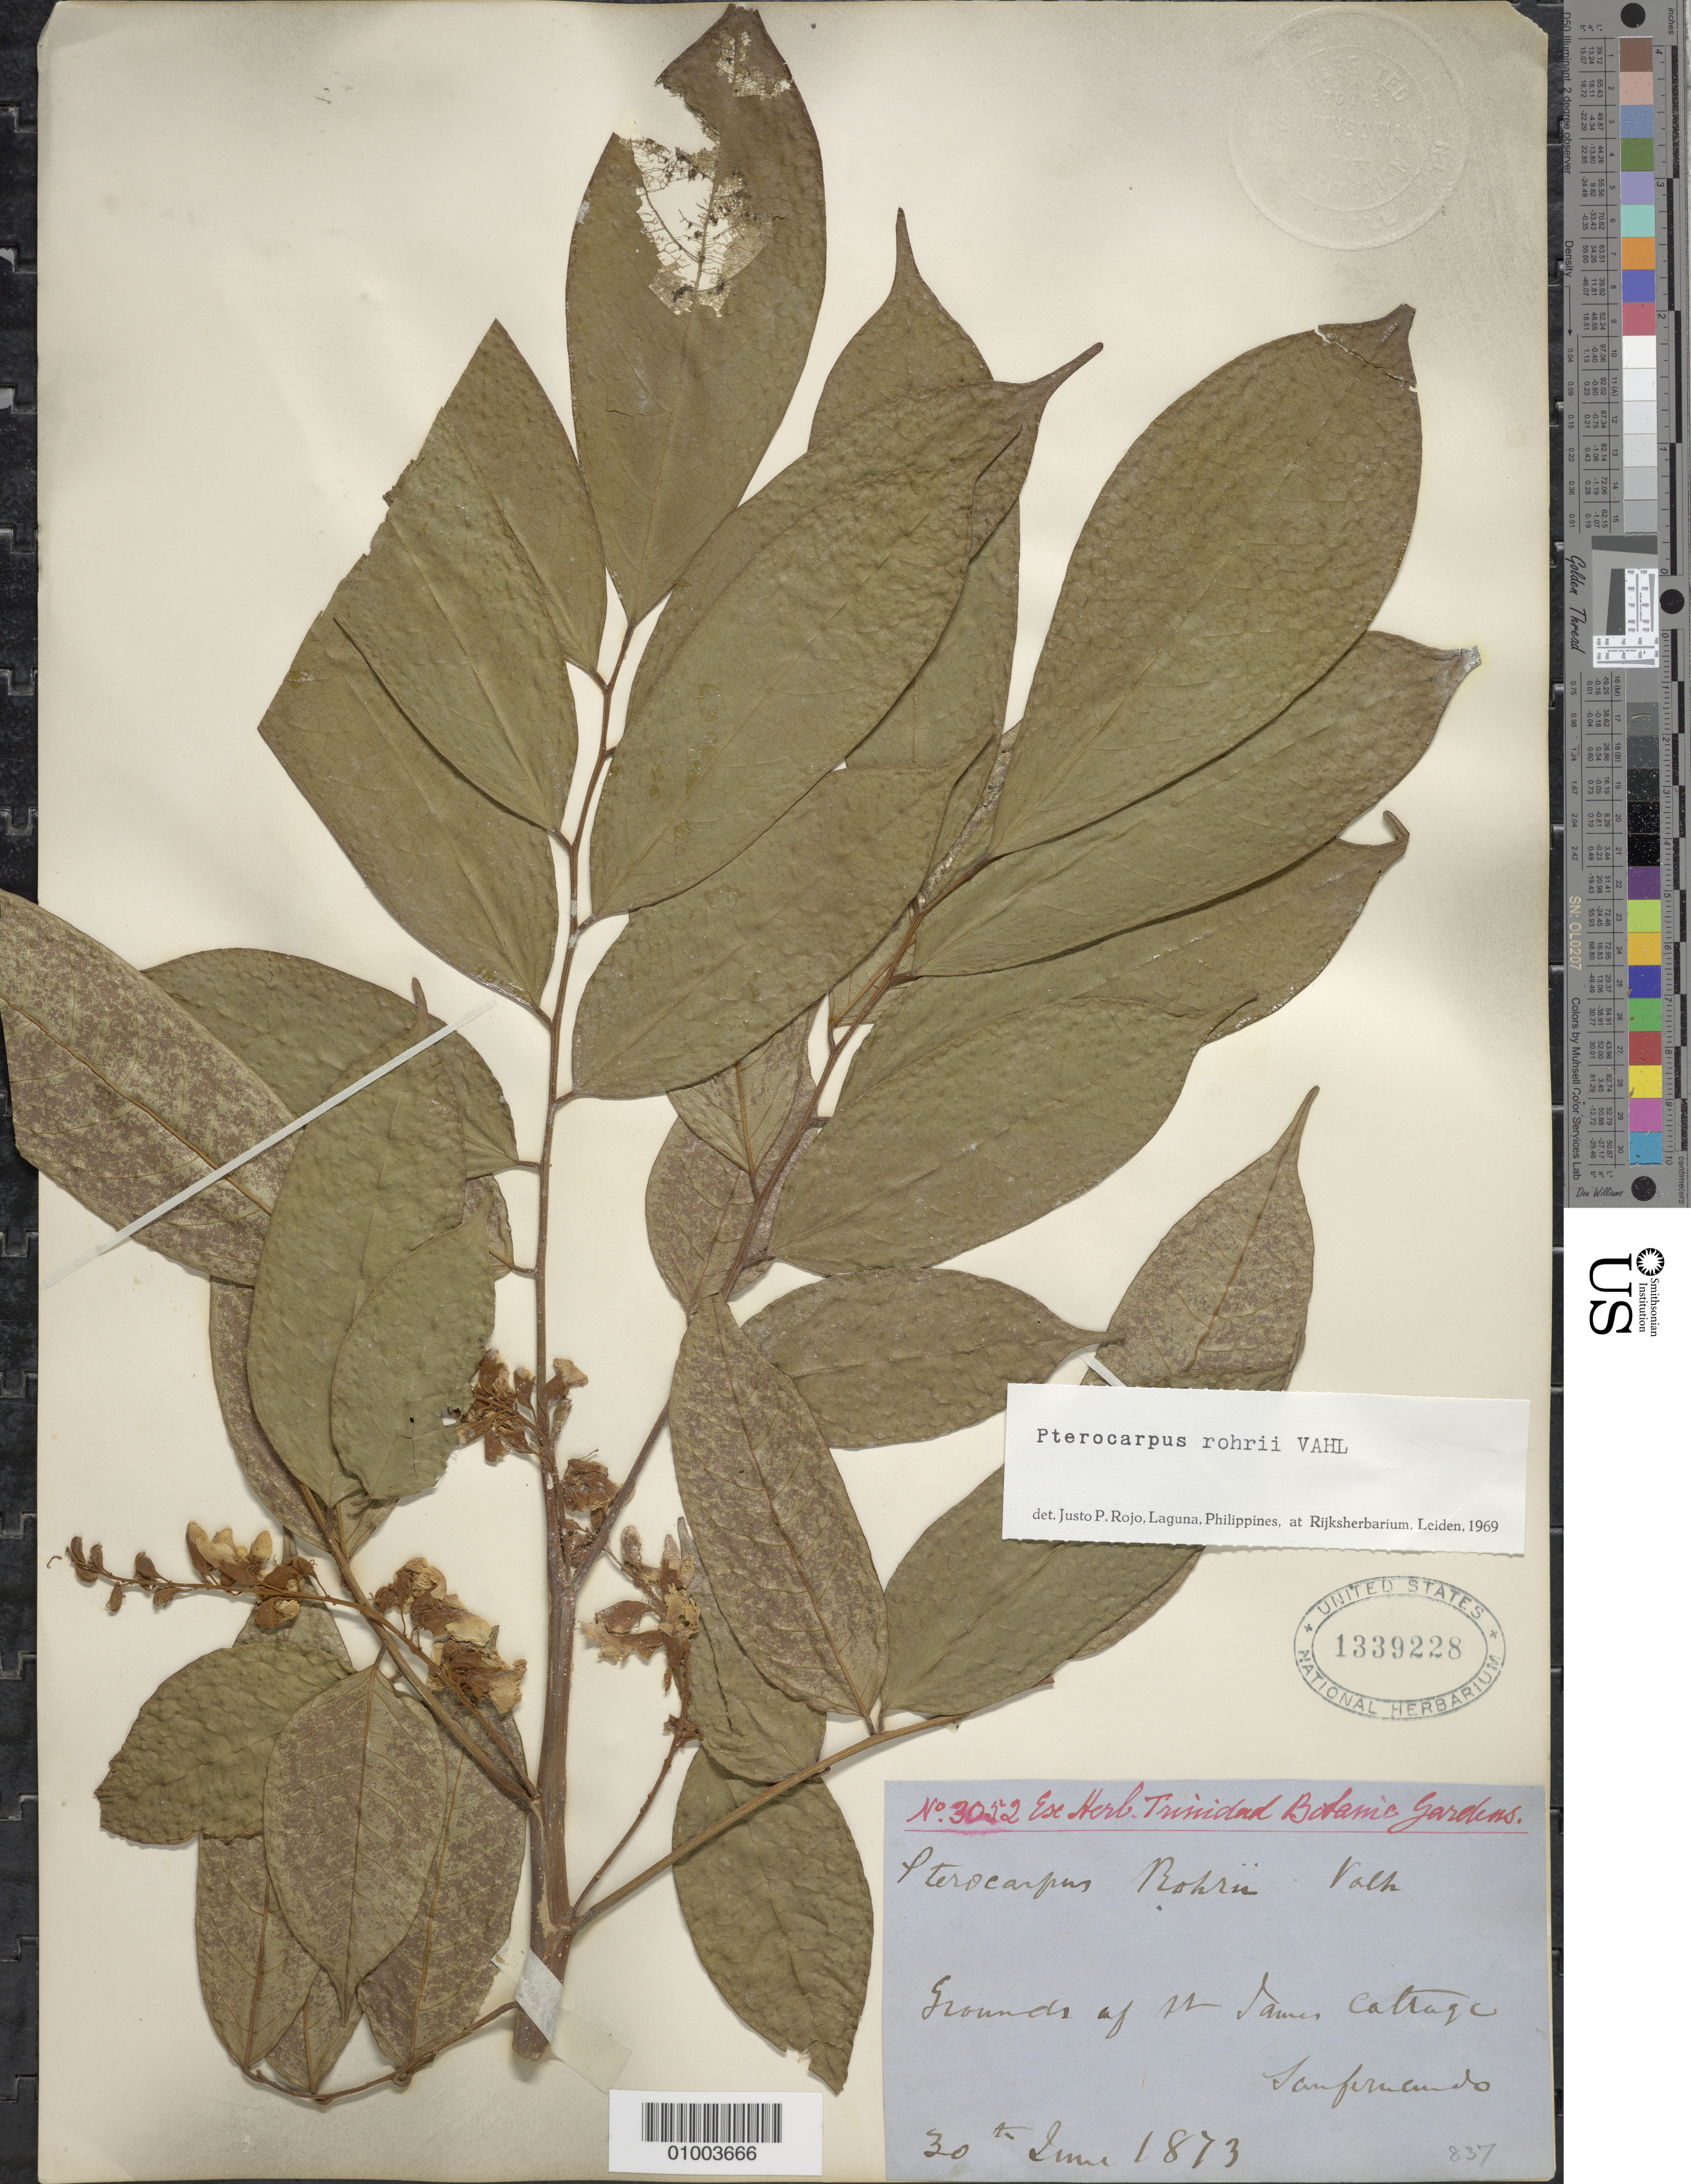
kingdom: Plantae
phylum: Tracheophyta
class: Magnoliopsida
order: Fabales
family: Fabaceae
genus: Pterocarpus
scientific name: Pterocarpus rohrii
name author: Vahl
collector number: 3092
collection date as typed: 30 Jun 1873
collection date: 1873-06-30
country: Trinidad and Tobago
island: Trinidad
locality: Grounds of St James College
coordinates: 0 N, 0 E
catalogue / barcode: US 1339228